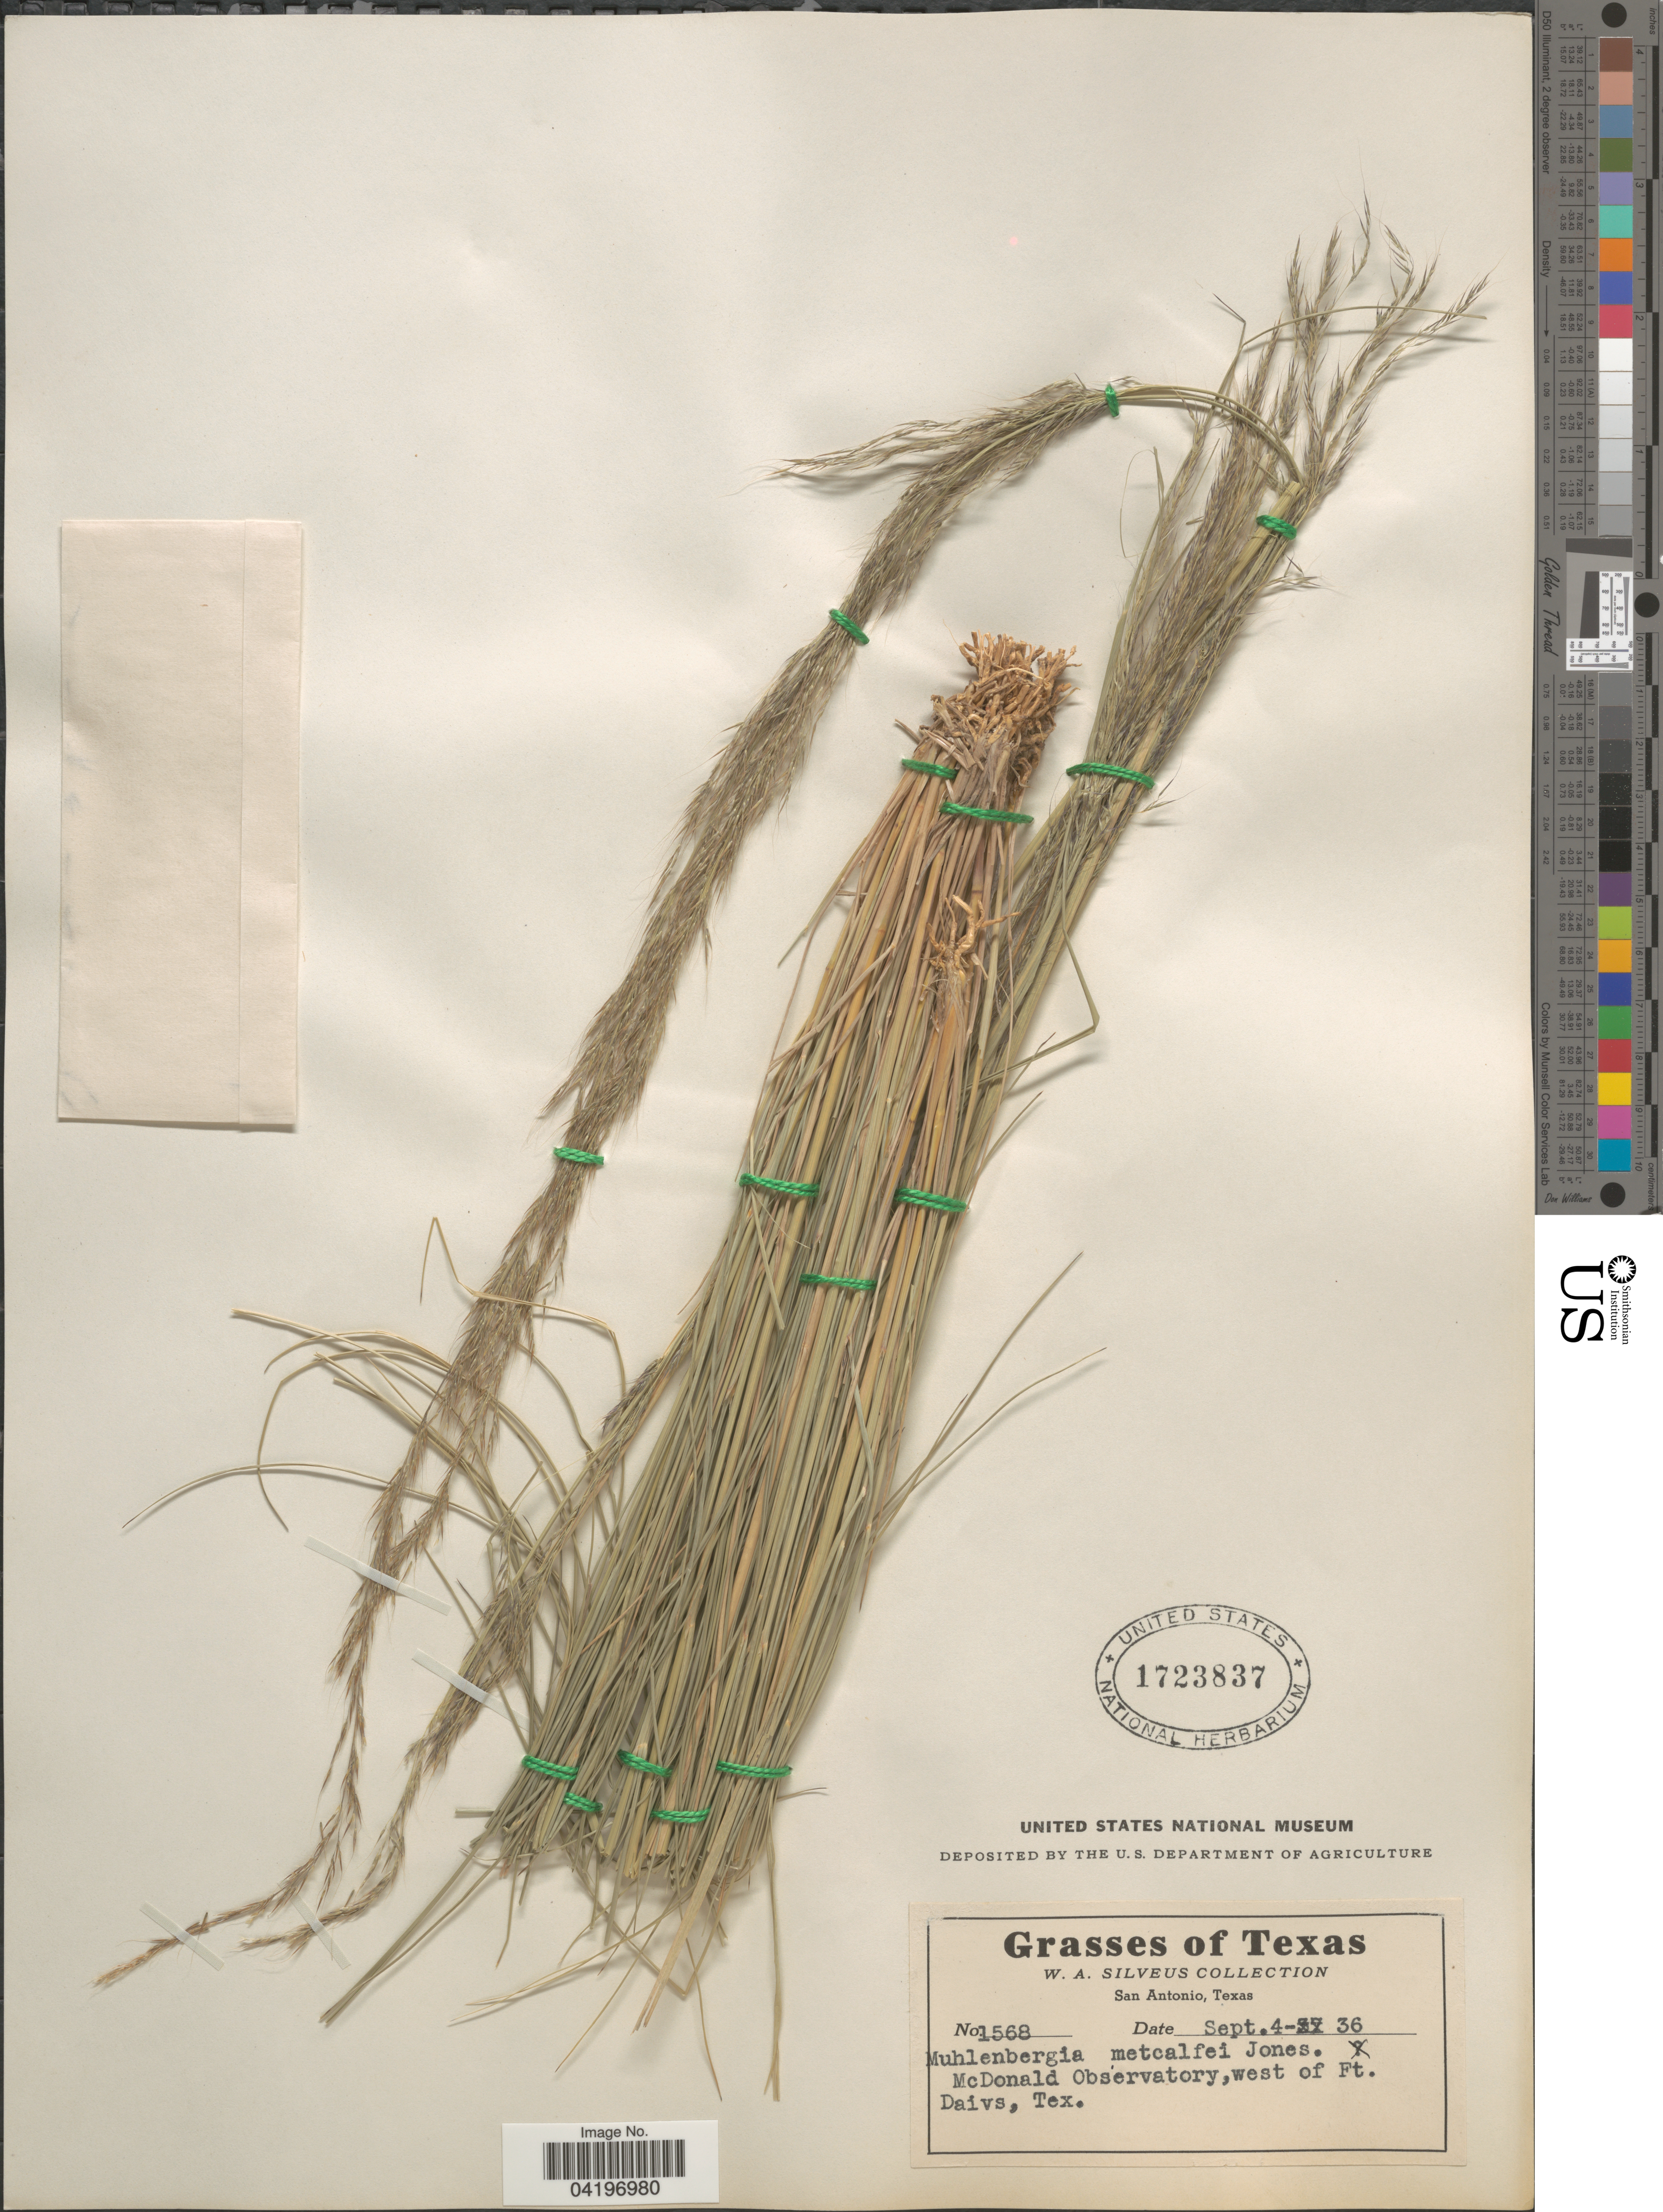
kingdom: Plantae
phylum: Tracheophyta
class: Liliopsida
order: Poales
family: Poaceae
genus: Muhlenbergia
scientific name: Muhlenbergia rigida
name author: (Kunth) Kunth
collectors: W. Silveus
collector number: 1568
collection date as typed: Transcribed d/m/y: 4/9/36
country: United States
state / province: Texas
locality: McDonald Observatory, west of Ft. Daivs.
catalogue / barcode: US 1723837